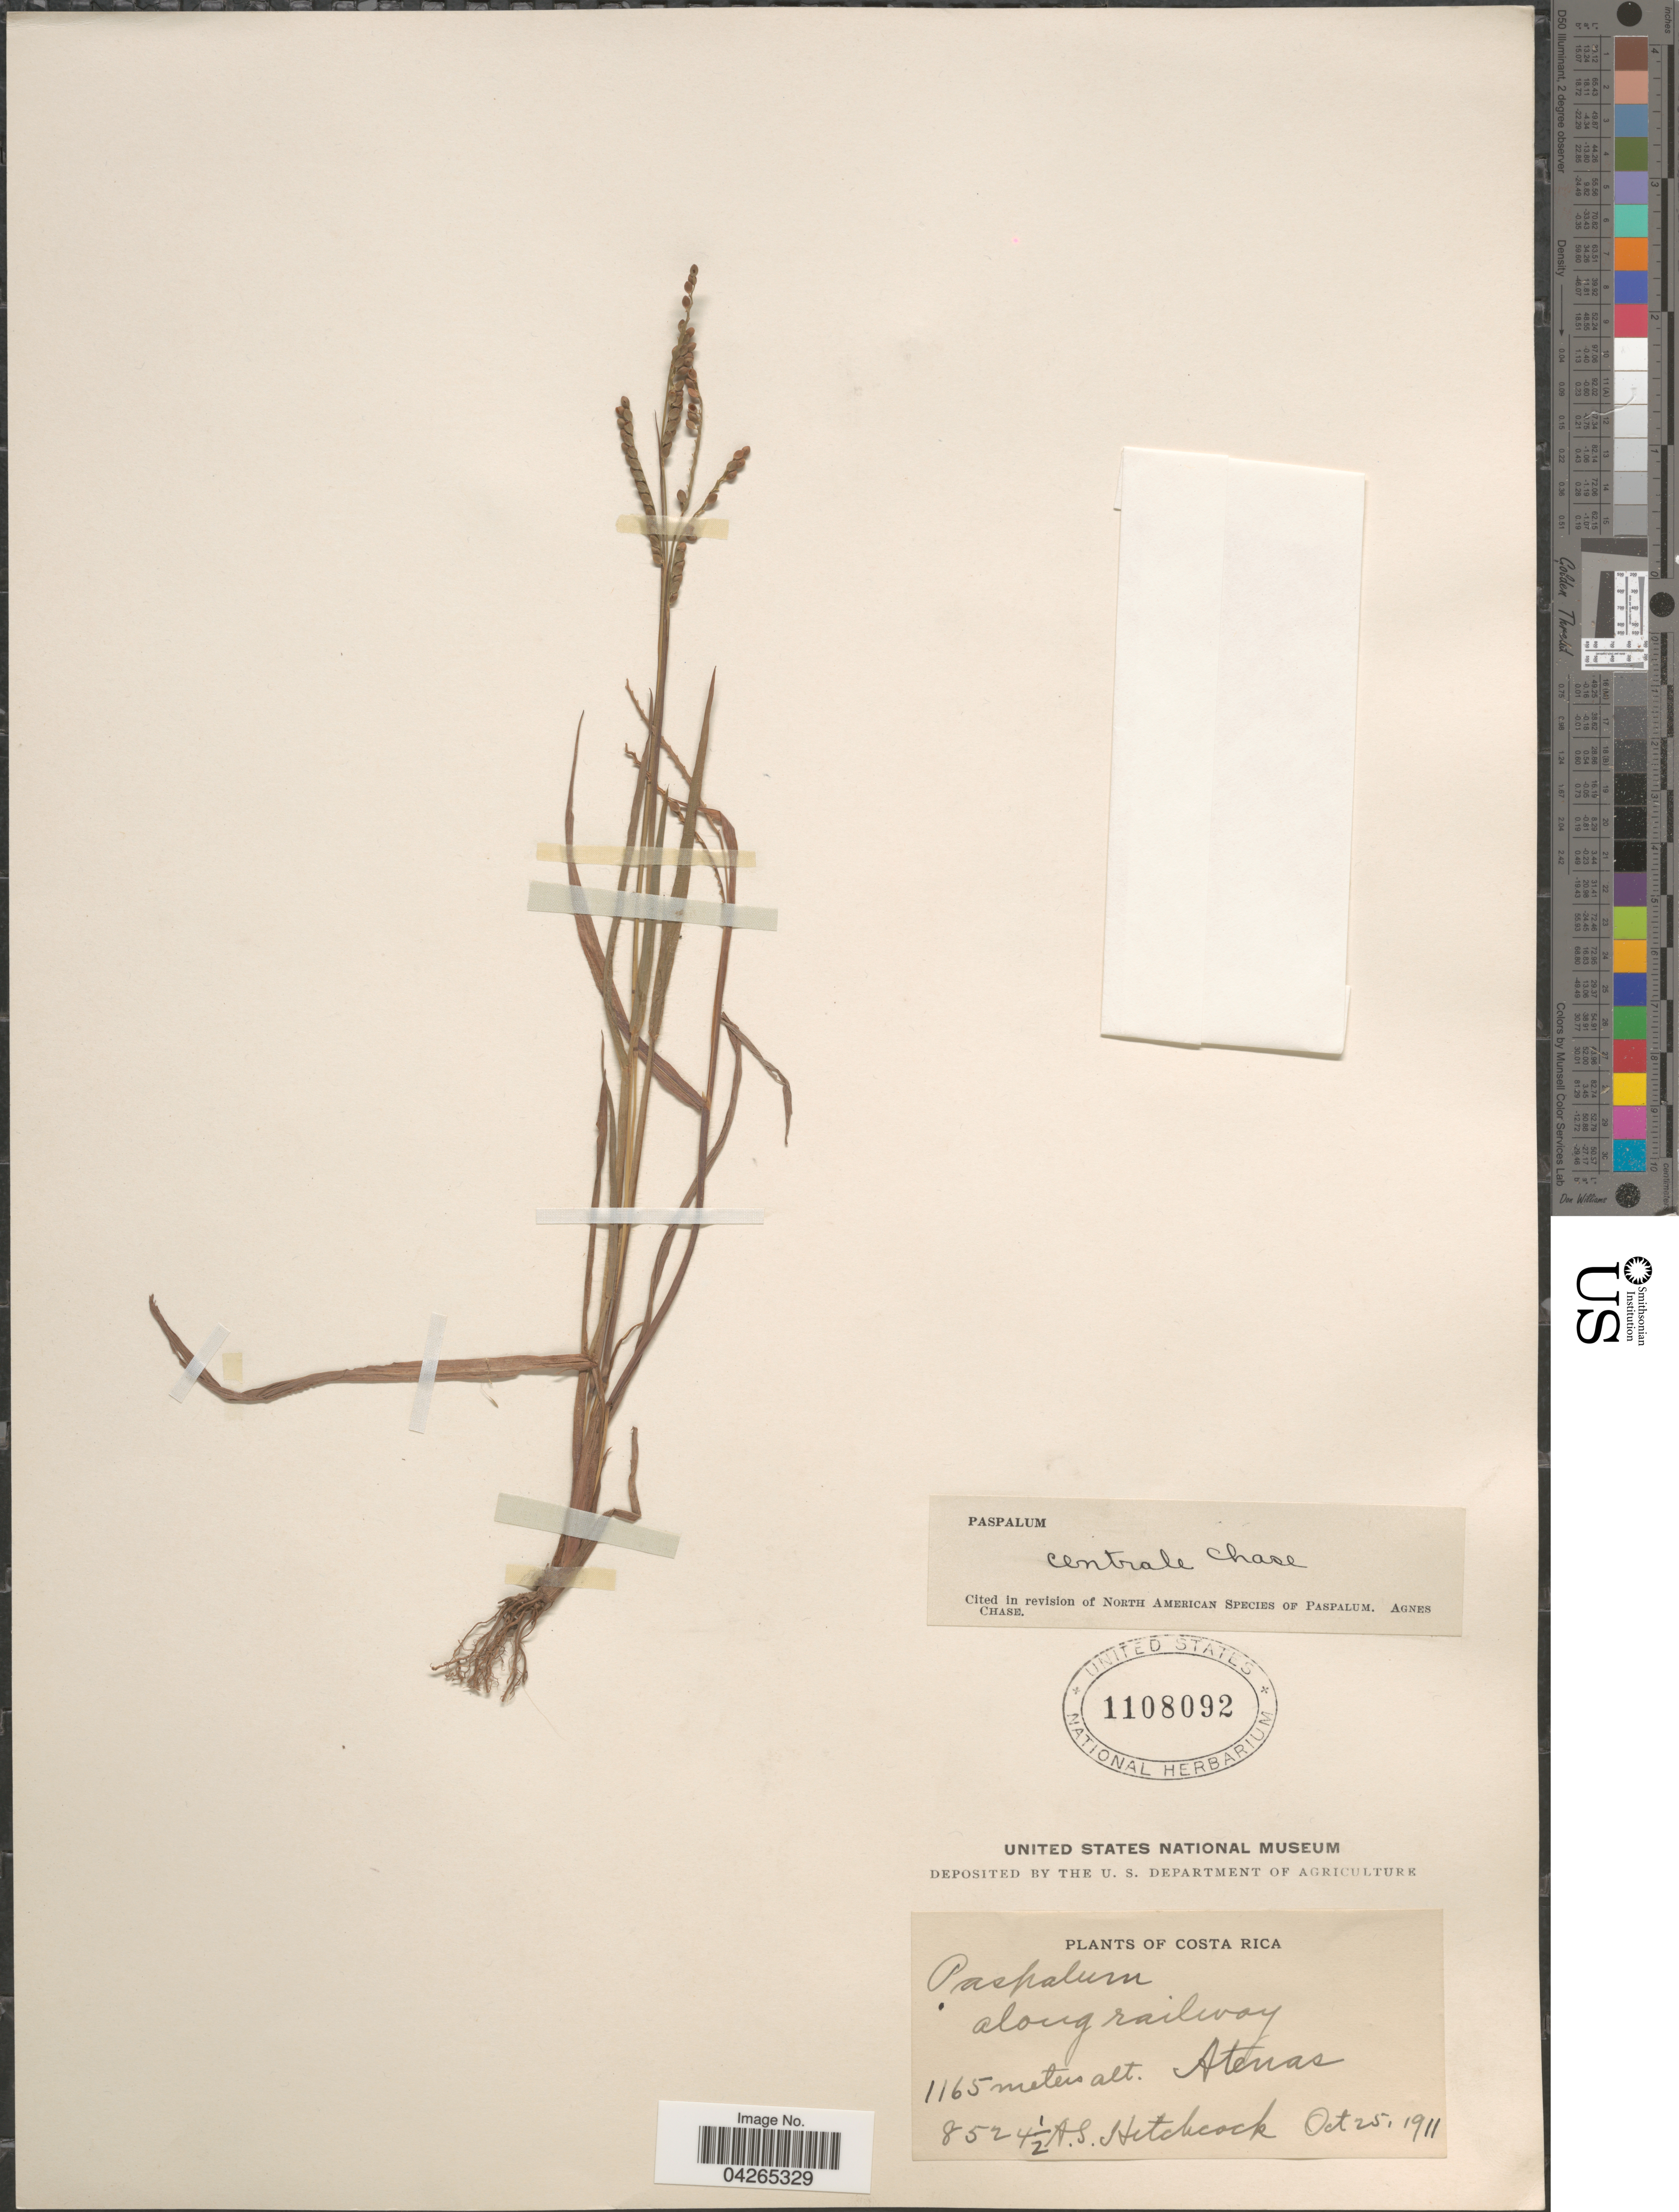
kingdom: Plantae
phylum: Tracheophyta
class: Liliopsida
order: Poales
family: Poaceae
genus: Paspalum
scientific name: Paspalum centrale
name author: Chase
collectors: A. S. Hitchcock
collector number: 8524½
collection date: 1911-10-25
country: Costa Rica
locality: Along railway Atenas.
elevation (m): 1165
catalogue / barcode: US 1108092